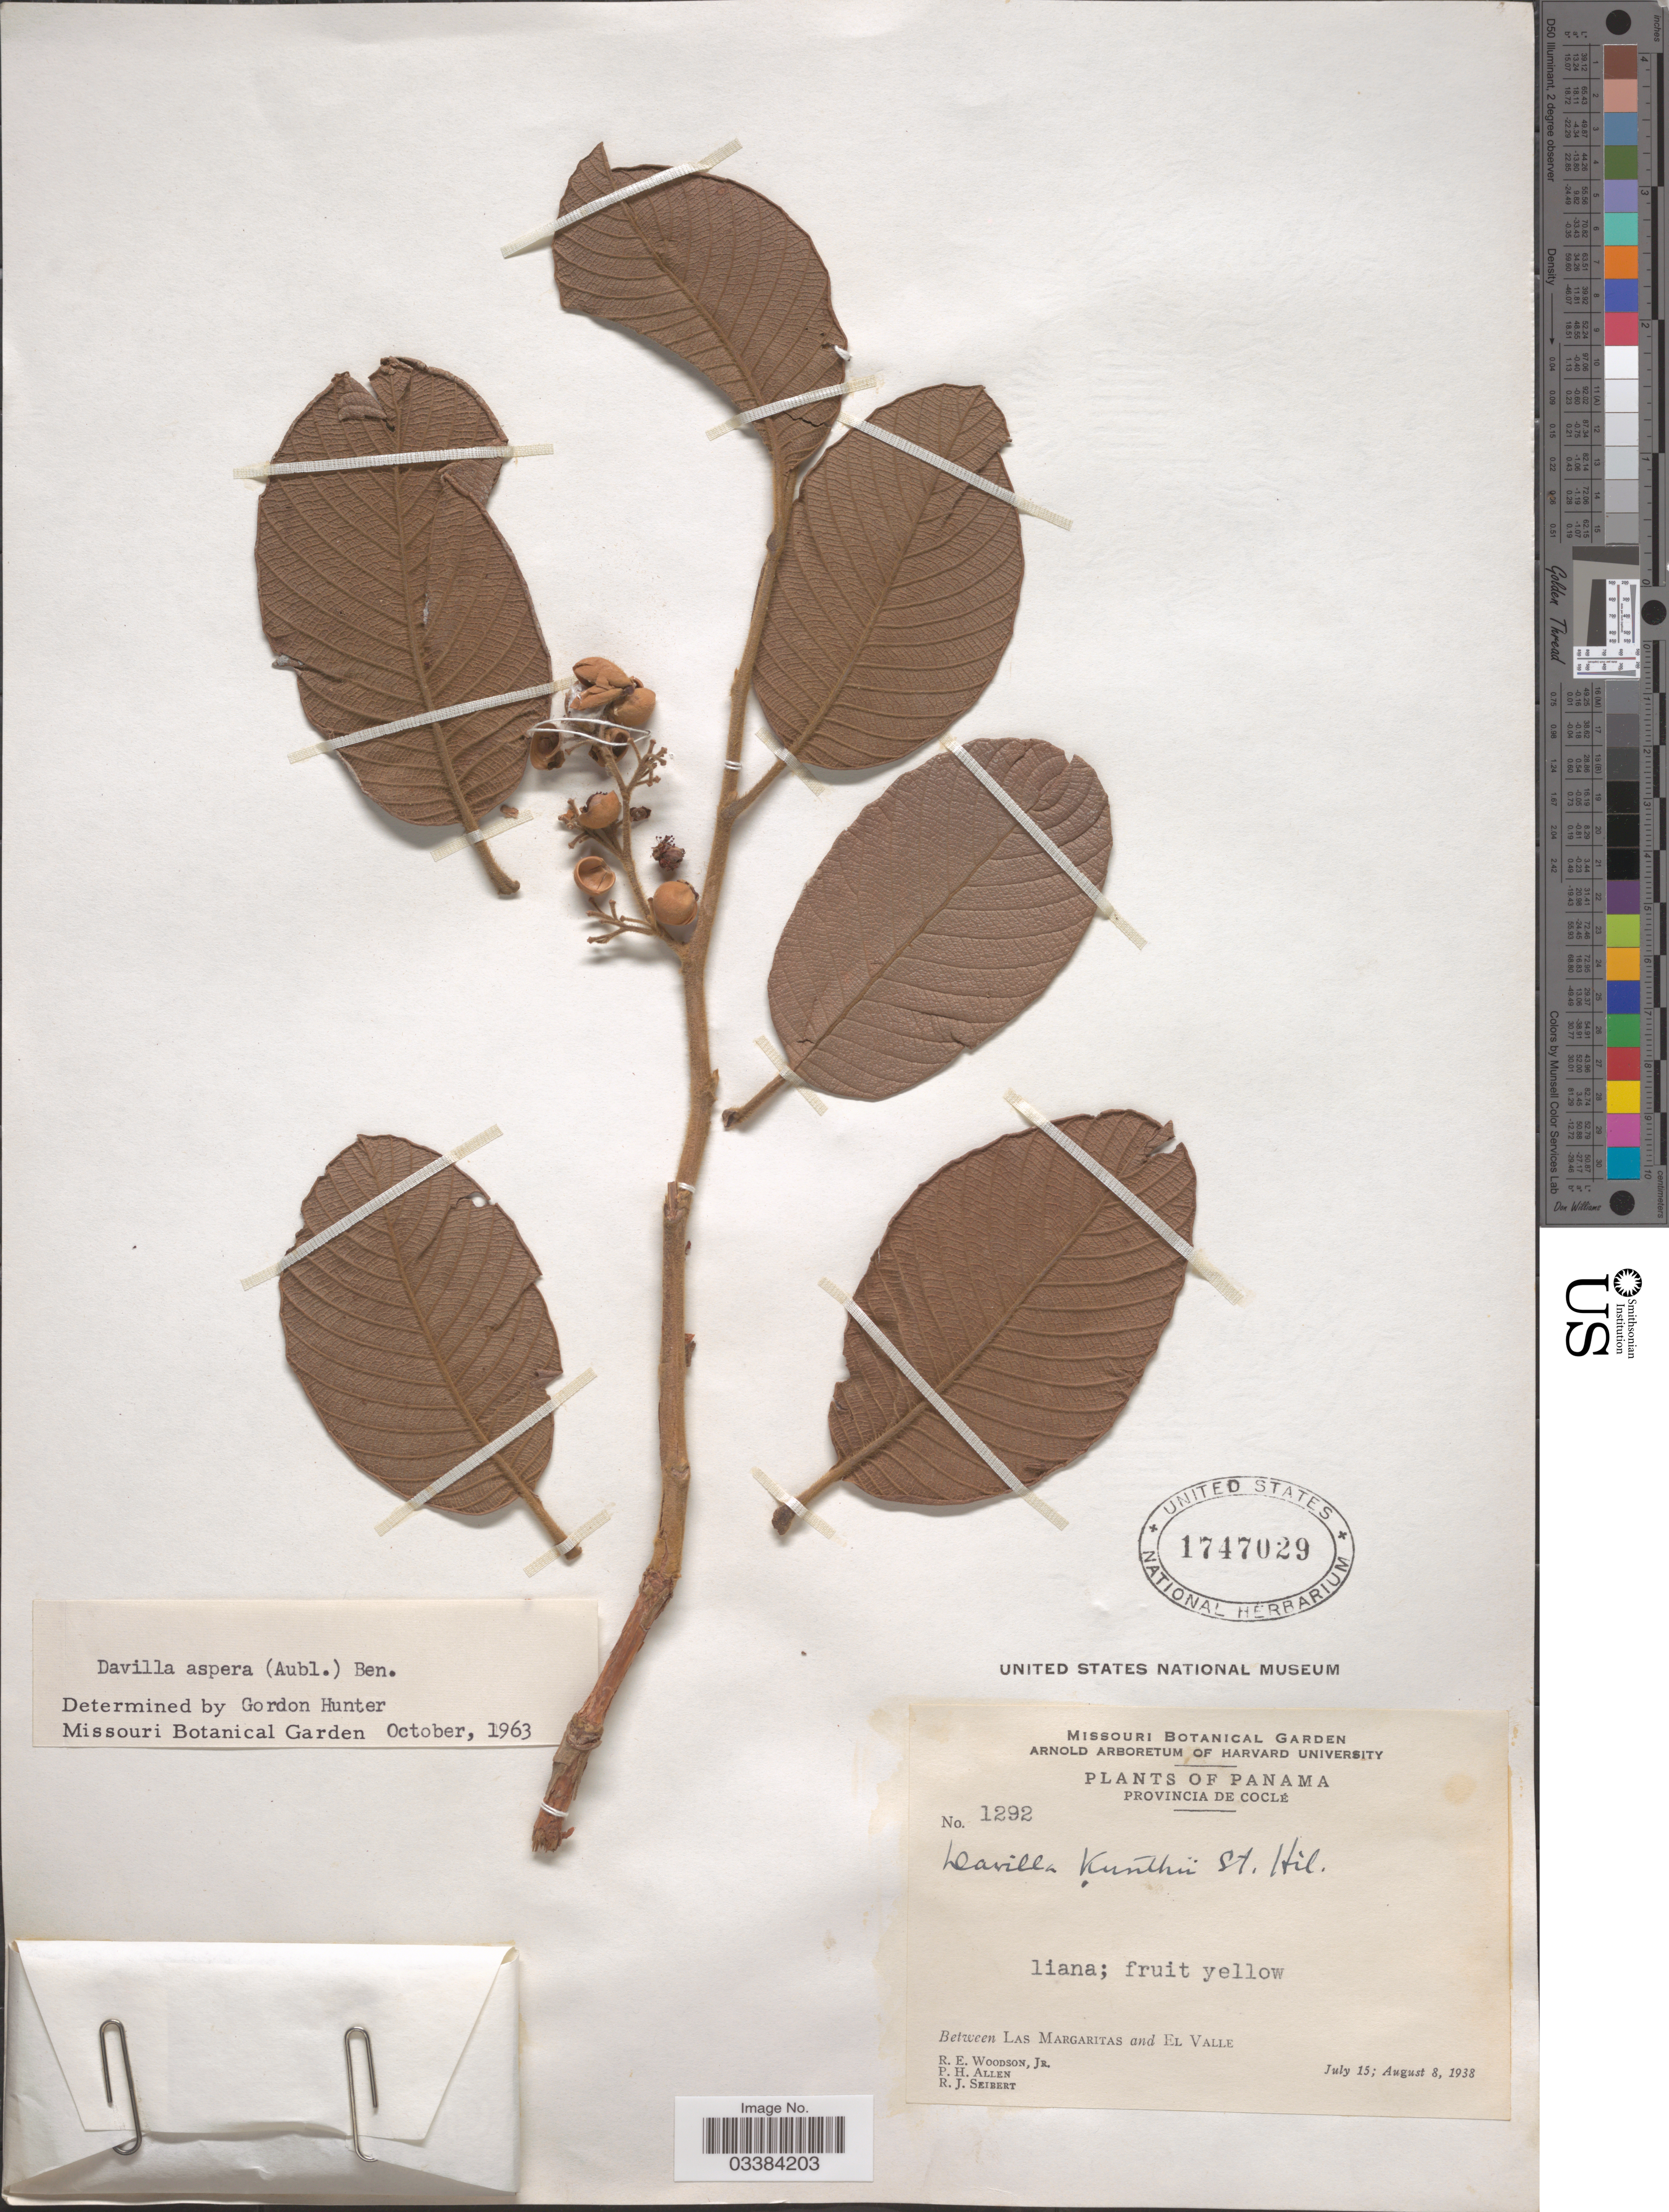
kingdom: Plantae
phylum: Tracheophyta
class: Magnoliopsida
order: Dilleniales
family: Dilleniaceae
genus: Davilla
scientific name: Davilla kunthii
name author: A. St.-Hil.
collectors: R. E. Woodson, P. H. Allen & R. J. Seibert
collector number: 1292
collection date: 1938-07-15/1938-08-08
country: Panama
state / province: Coclé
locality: Between Las Margaritas and El Valle.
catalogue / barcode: US 1747029